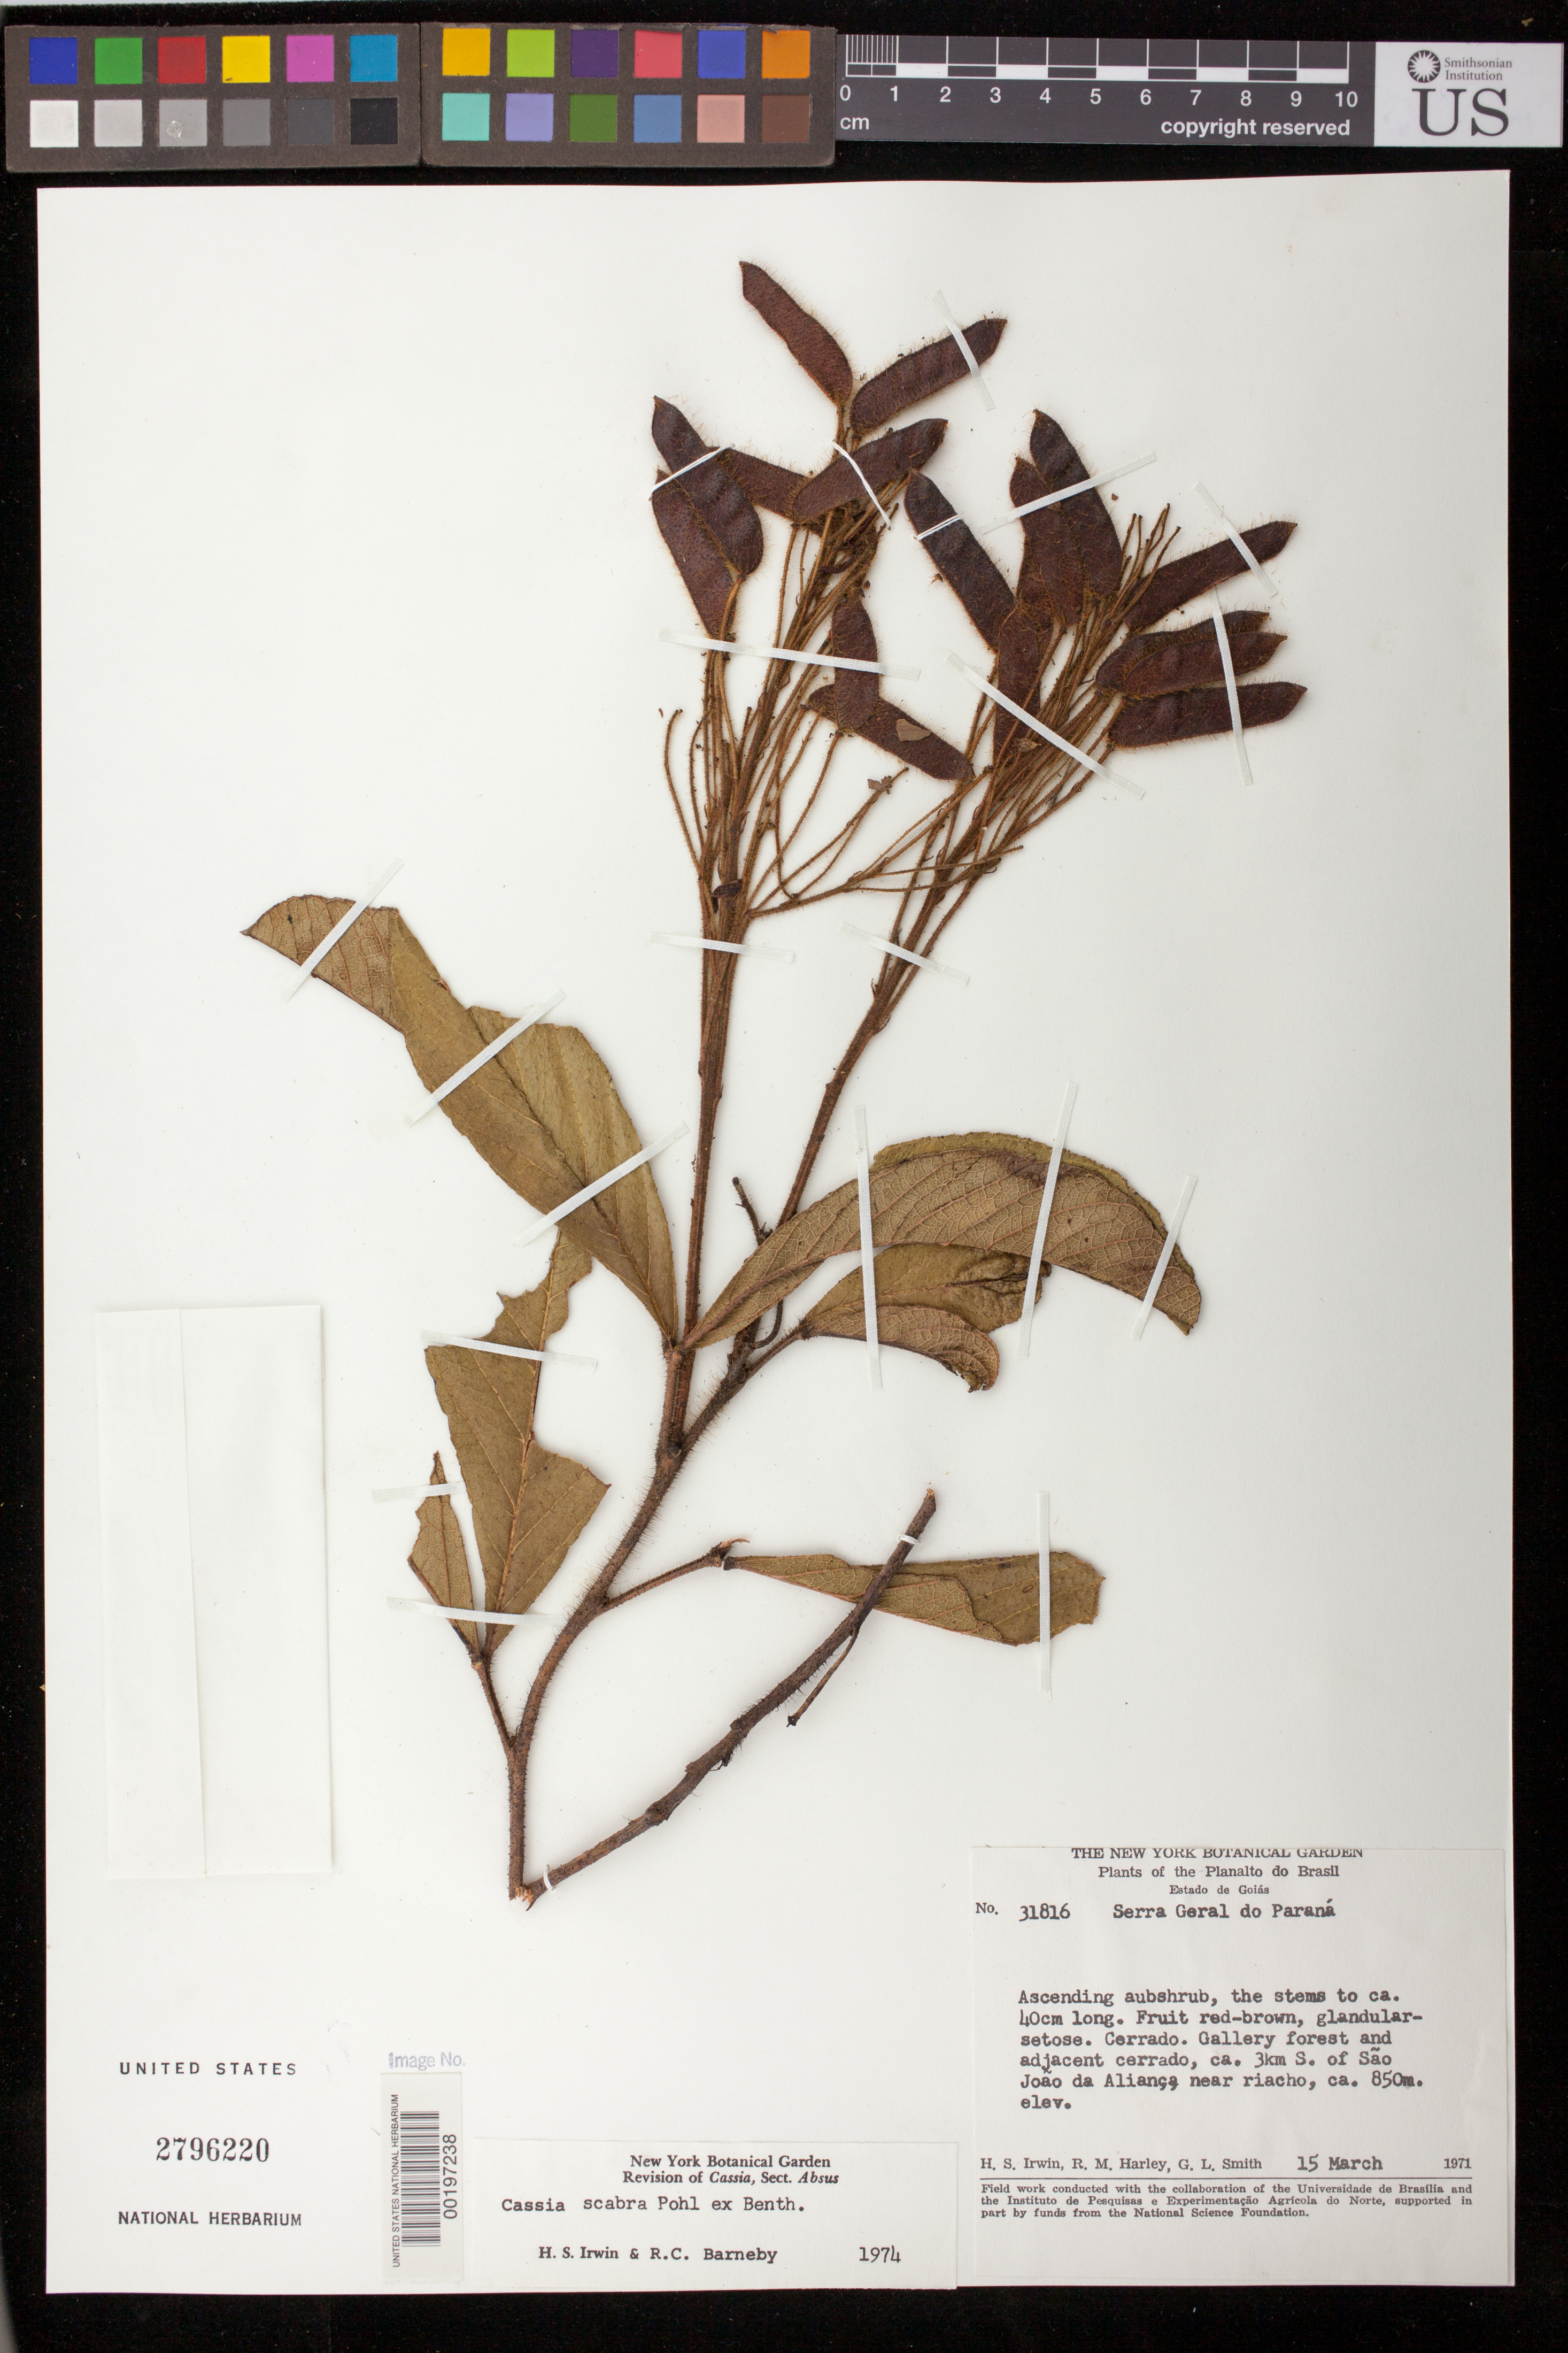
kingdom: Plantae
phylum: Tracheophyta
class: Magnoliopsida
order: Fabales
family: Fabaceae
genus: Chamaecrista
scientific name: Chamaecrista scabra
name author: (Pohl ex Benth.) H.S. Irwin & Barneby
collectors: H. Irwin, R. M. Harley & G. L. Smith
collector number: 31816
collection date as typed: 15 Mar 1971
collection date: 1971-03-15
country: Brazil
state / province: Goiás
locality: Planalto do Brasil, Serra Geral do Parana; Ca. 3km S. of Sao Joao da Alianca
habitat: Cerrado. Gallery forest and adjacent cerrado, near riacho.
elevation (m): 850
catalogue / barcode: US 2796220